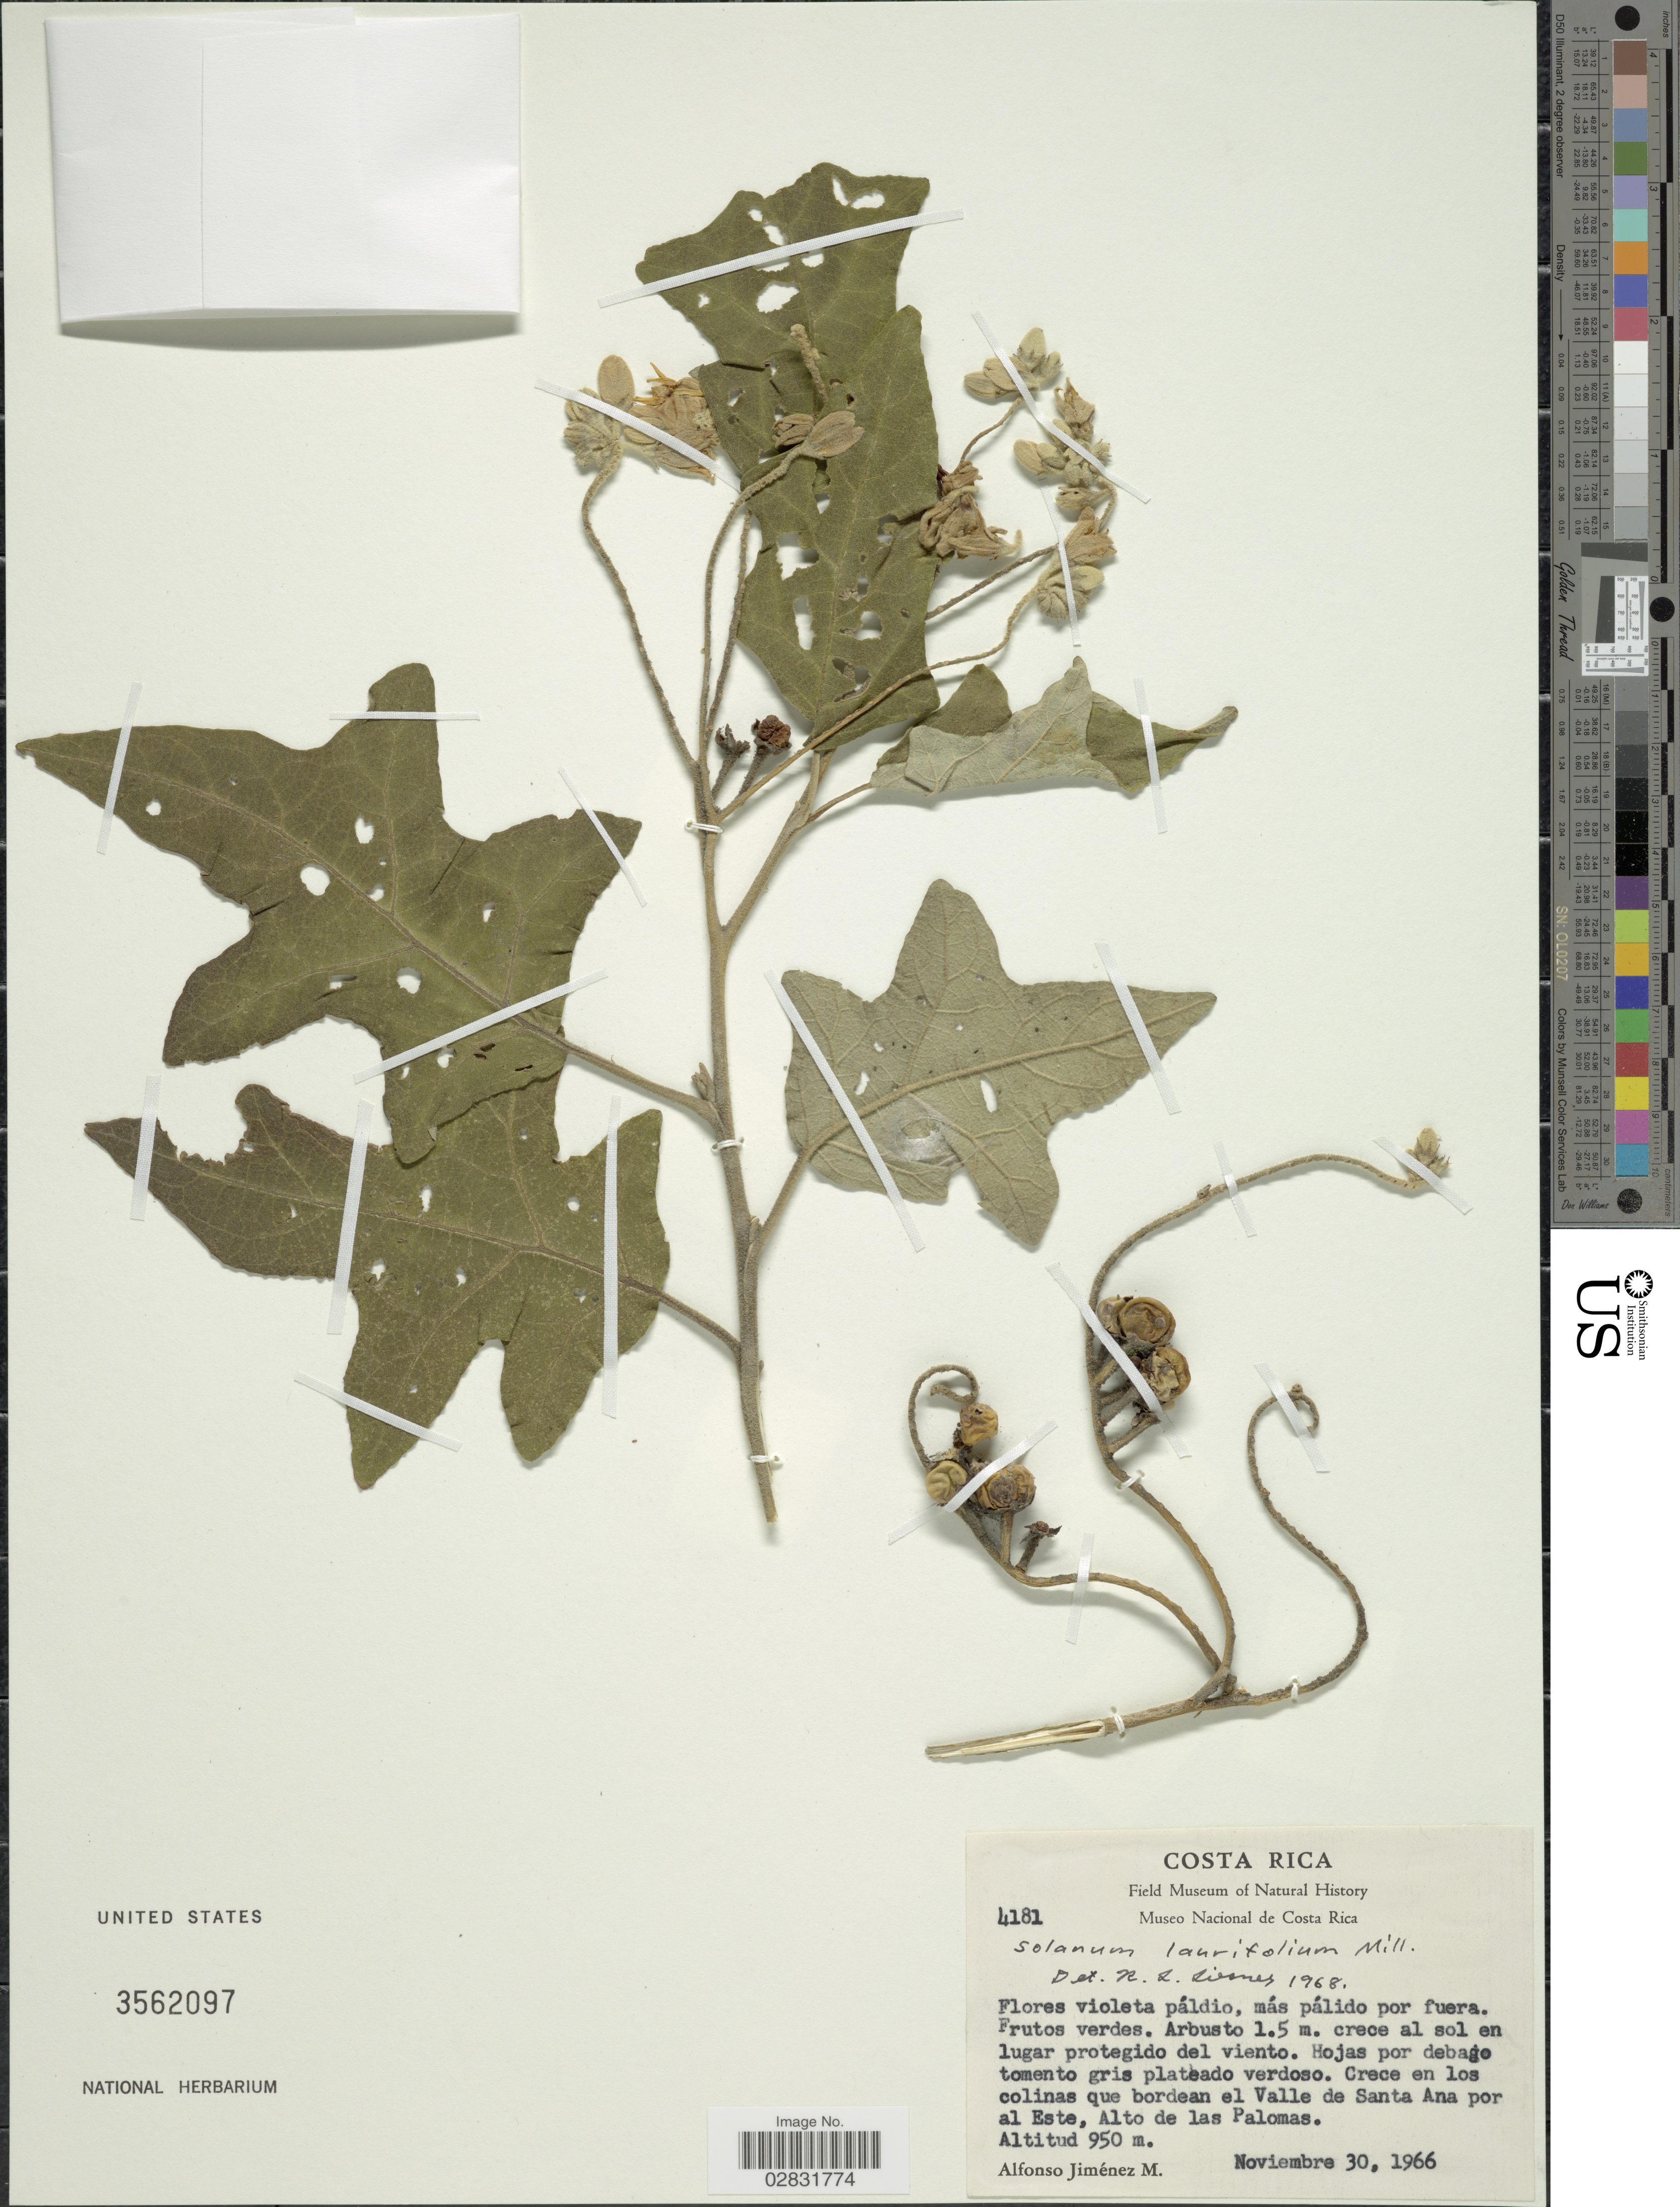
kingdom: Plantae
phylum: Tracheophyta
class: Magnoliopsida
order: Solanales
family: Solanaceae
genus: Solanum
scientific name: Solanum laurifolium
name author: L. f.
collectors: A. Jimenez M.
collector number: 4181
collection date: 1966-11-30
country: Costa Rica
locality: Crece en los colinas que bordean el Valle de Santa Ana por al Este, Alto de las Palomas.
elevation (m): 950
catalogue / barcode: US 3562097